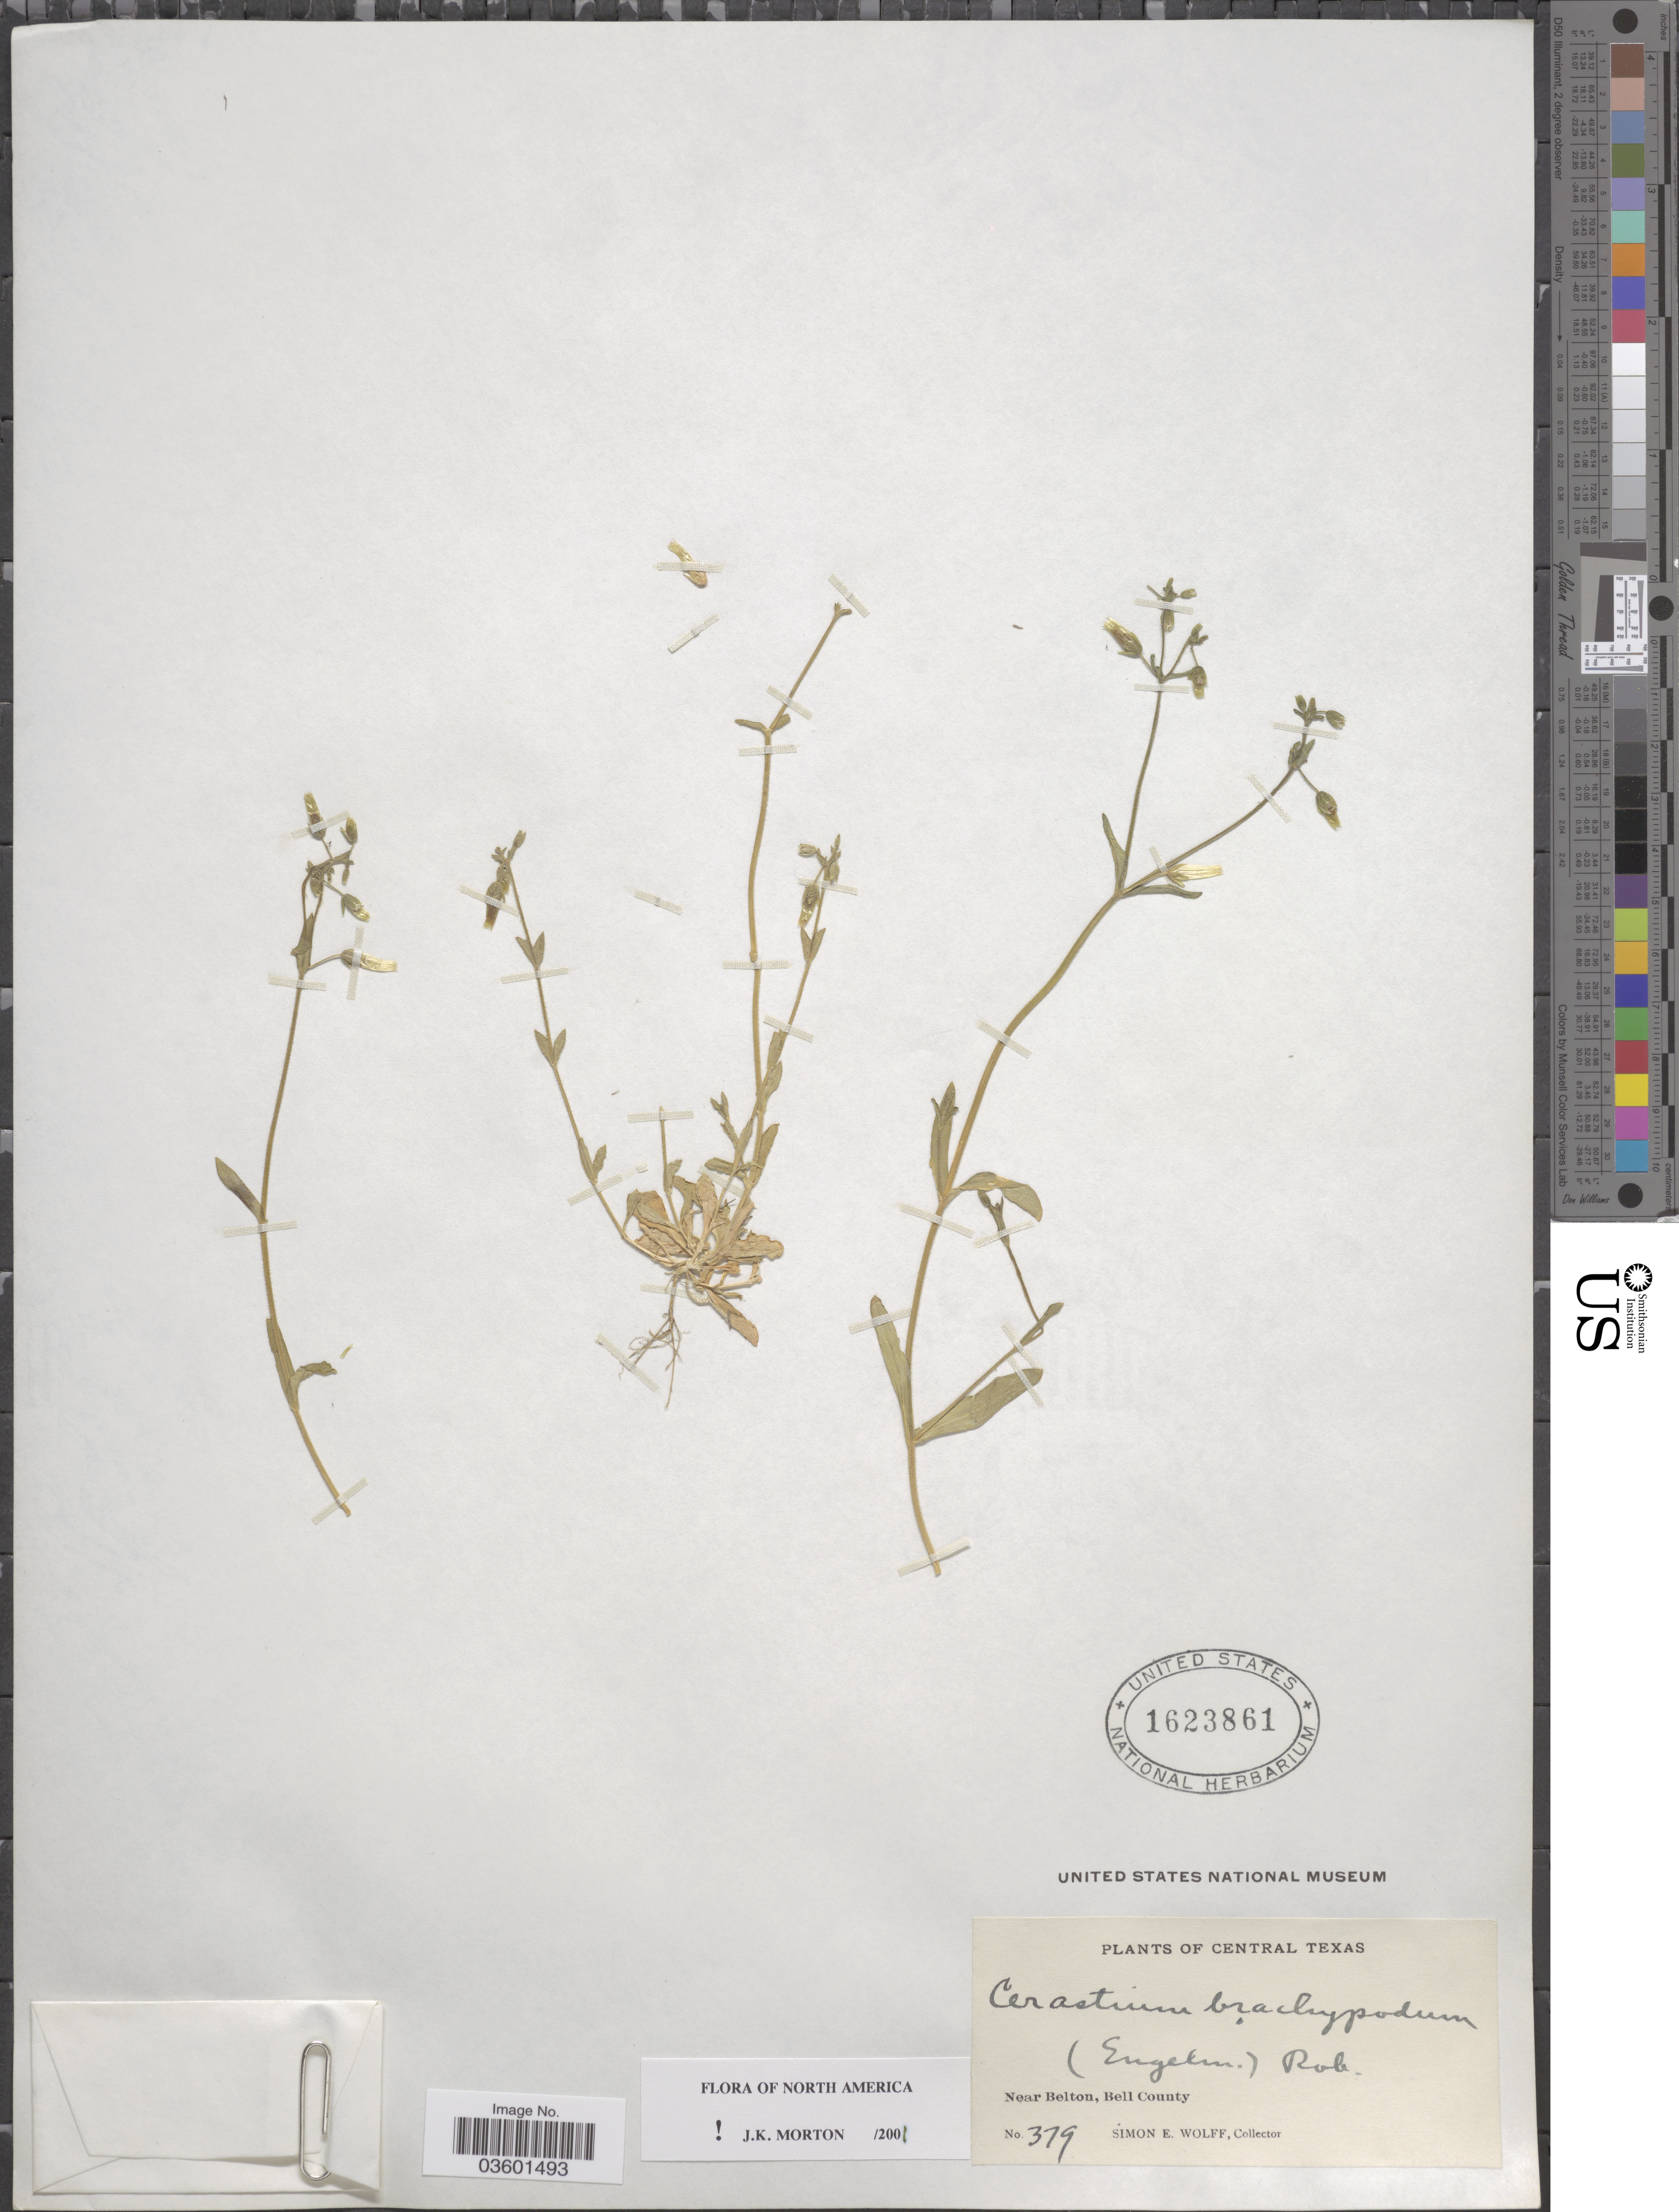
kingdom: Plantae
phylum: Tracheophyta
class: Magnoliopsida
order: Caryophyllales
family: Caryophyllaceae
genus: Cerastium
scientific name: Cerastium brachypodum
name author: (Engelm. ex A. Gray) B.L. Rob.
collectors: S. E. Wolff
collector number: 379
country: United States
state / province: Texas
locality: Central Texas. Near Belton, Bell County.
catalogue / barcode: US 1623861